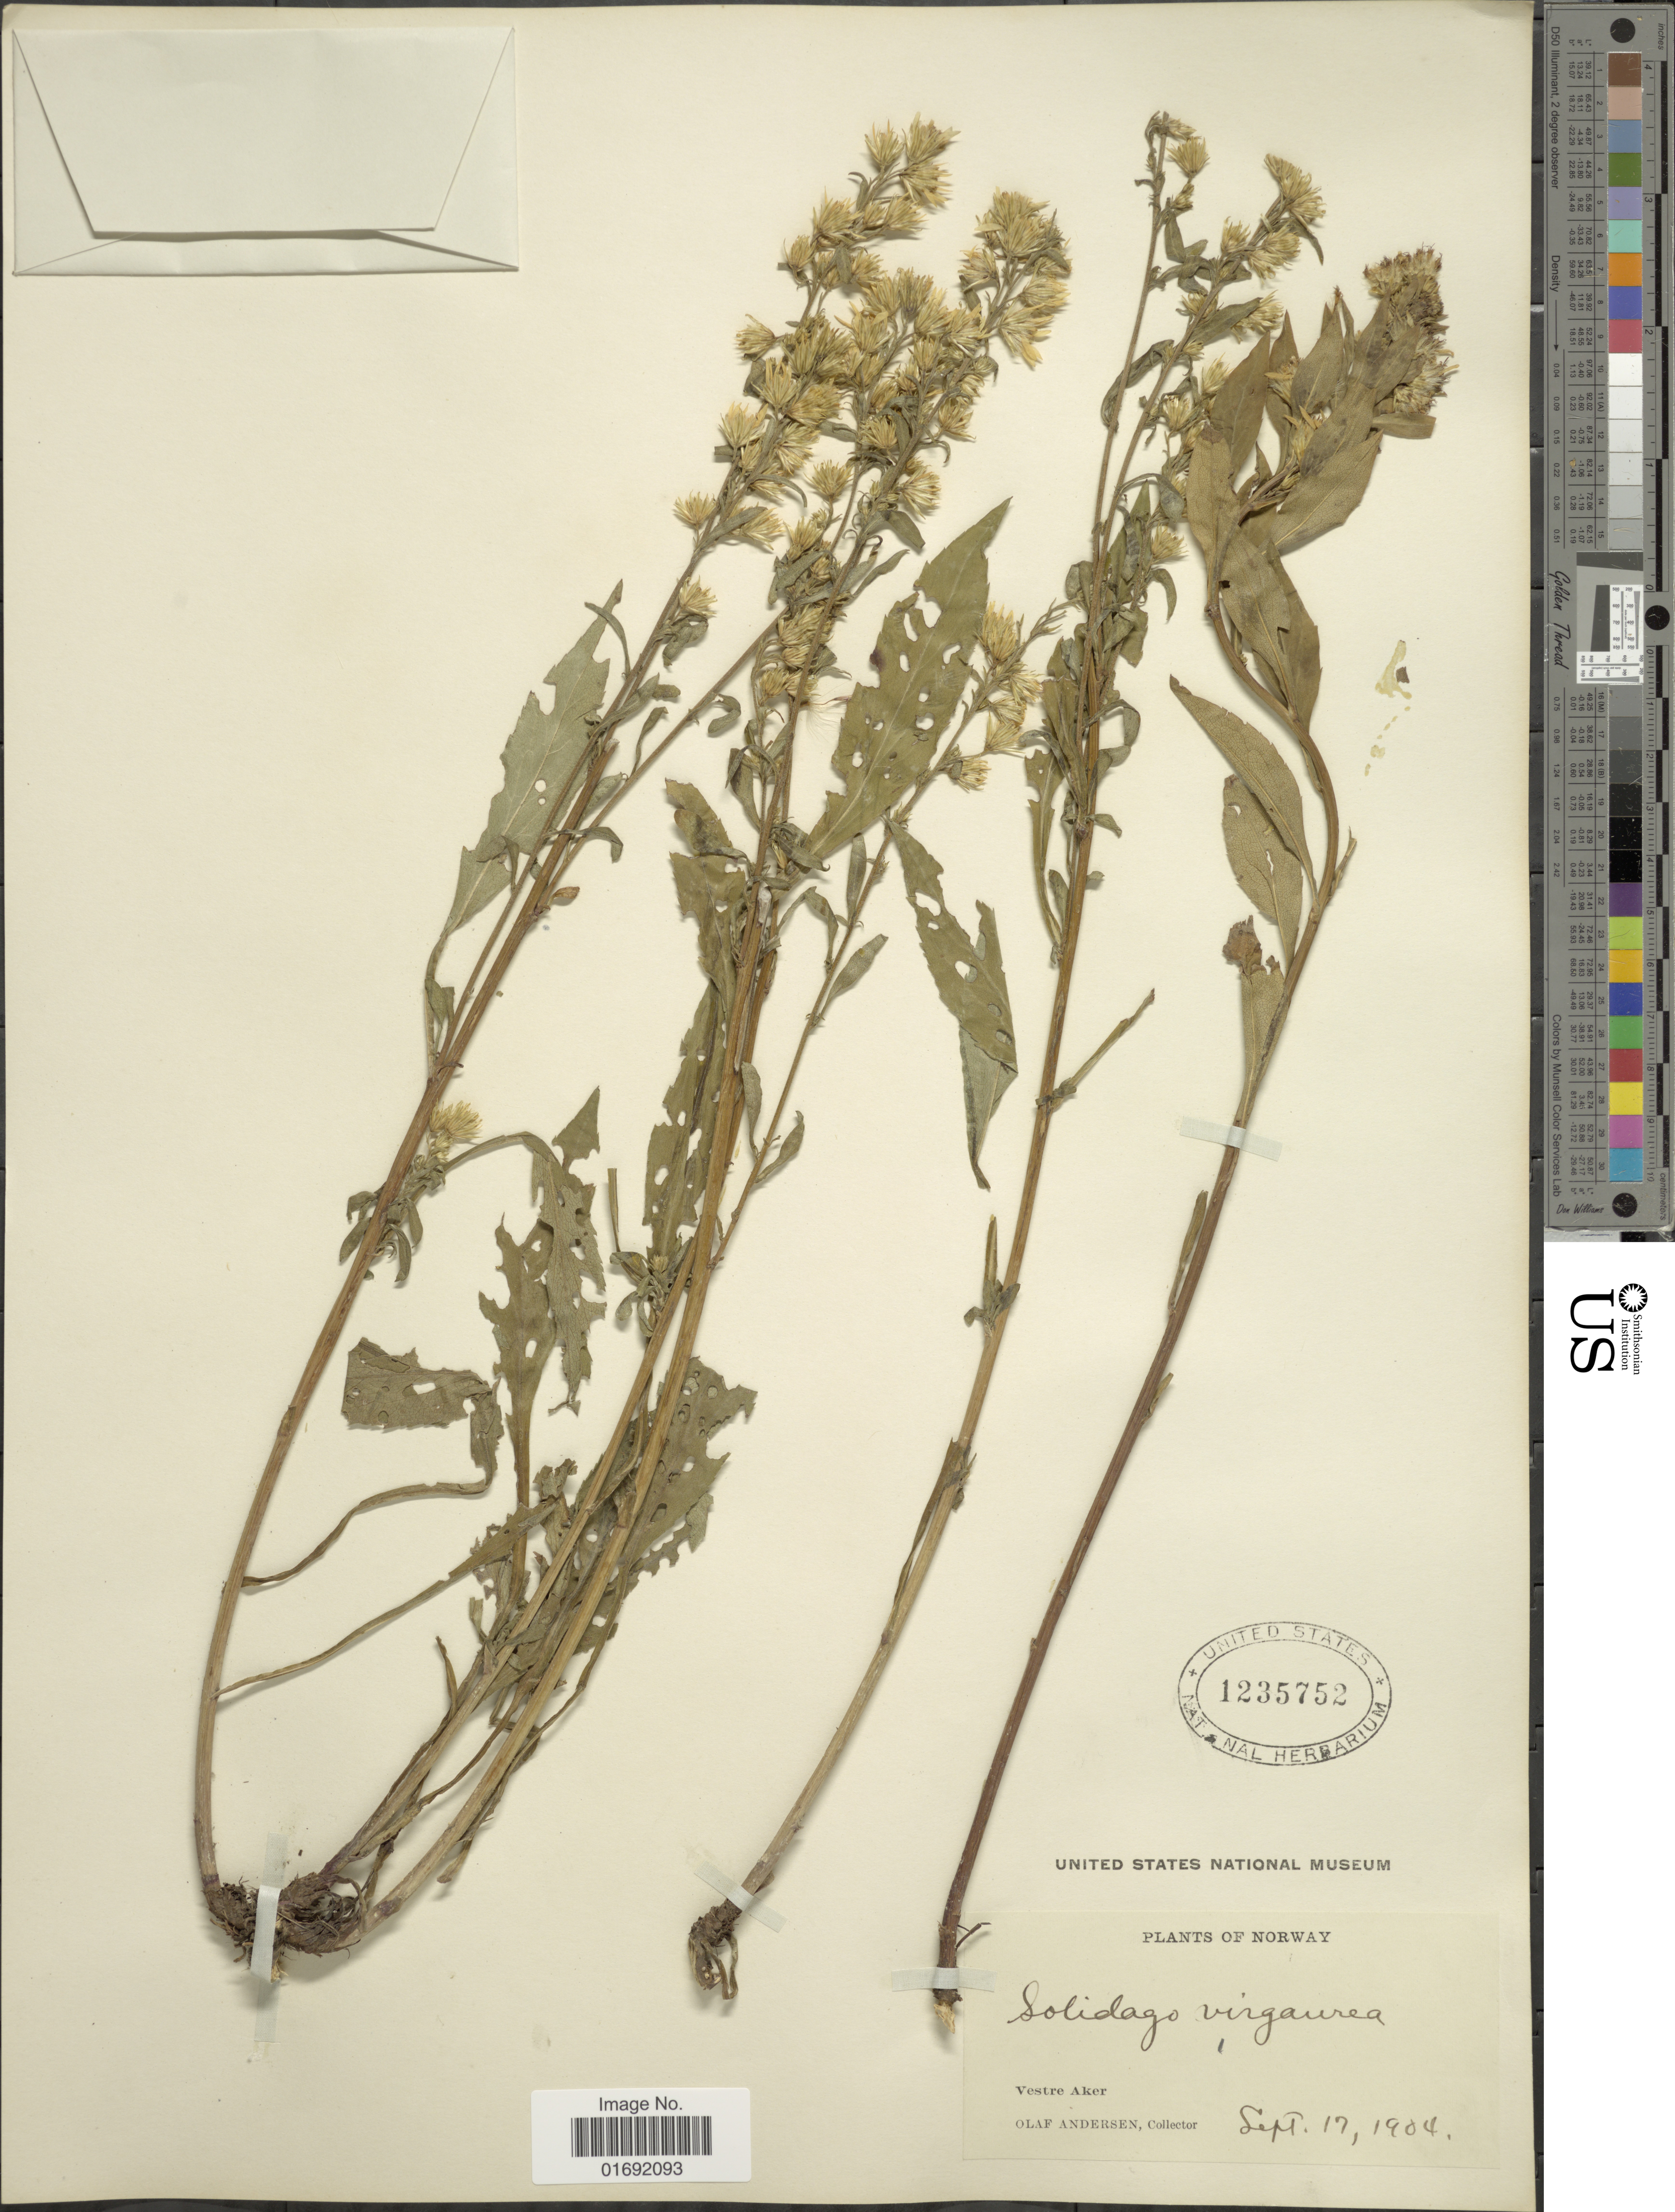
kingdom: Plantae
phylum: Tracheophyta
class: Magnoliopsida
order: Asterales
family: Asteraceae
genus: Solidago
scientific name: Solidago virgaurea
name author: L.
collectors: O. Andersen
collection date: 1904-09-17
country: Norway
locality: Vestre Aker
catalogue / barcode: US 1235752